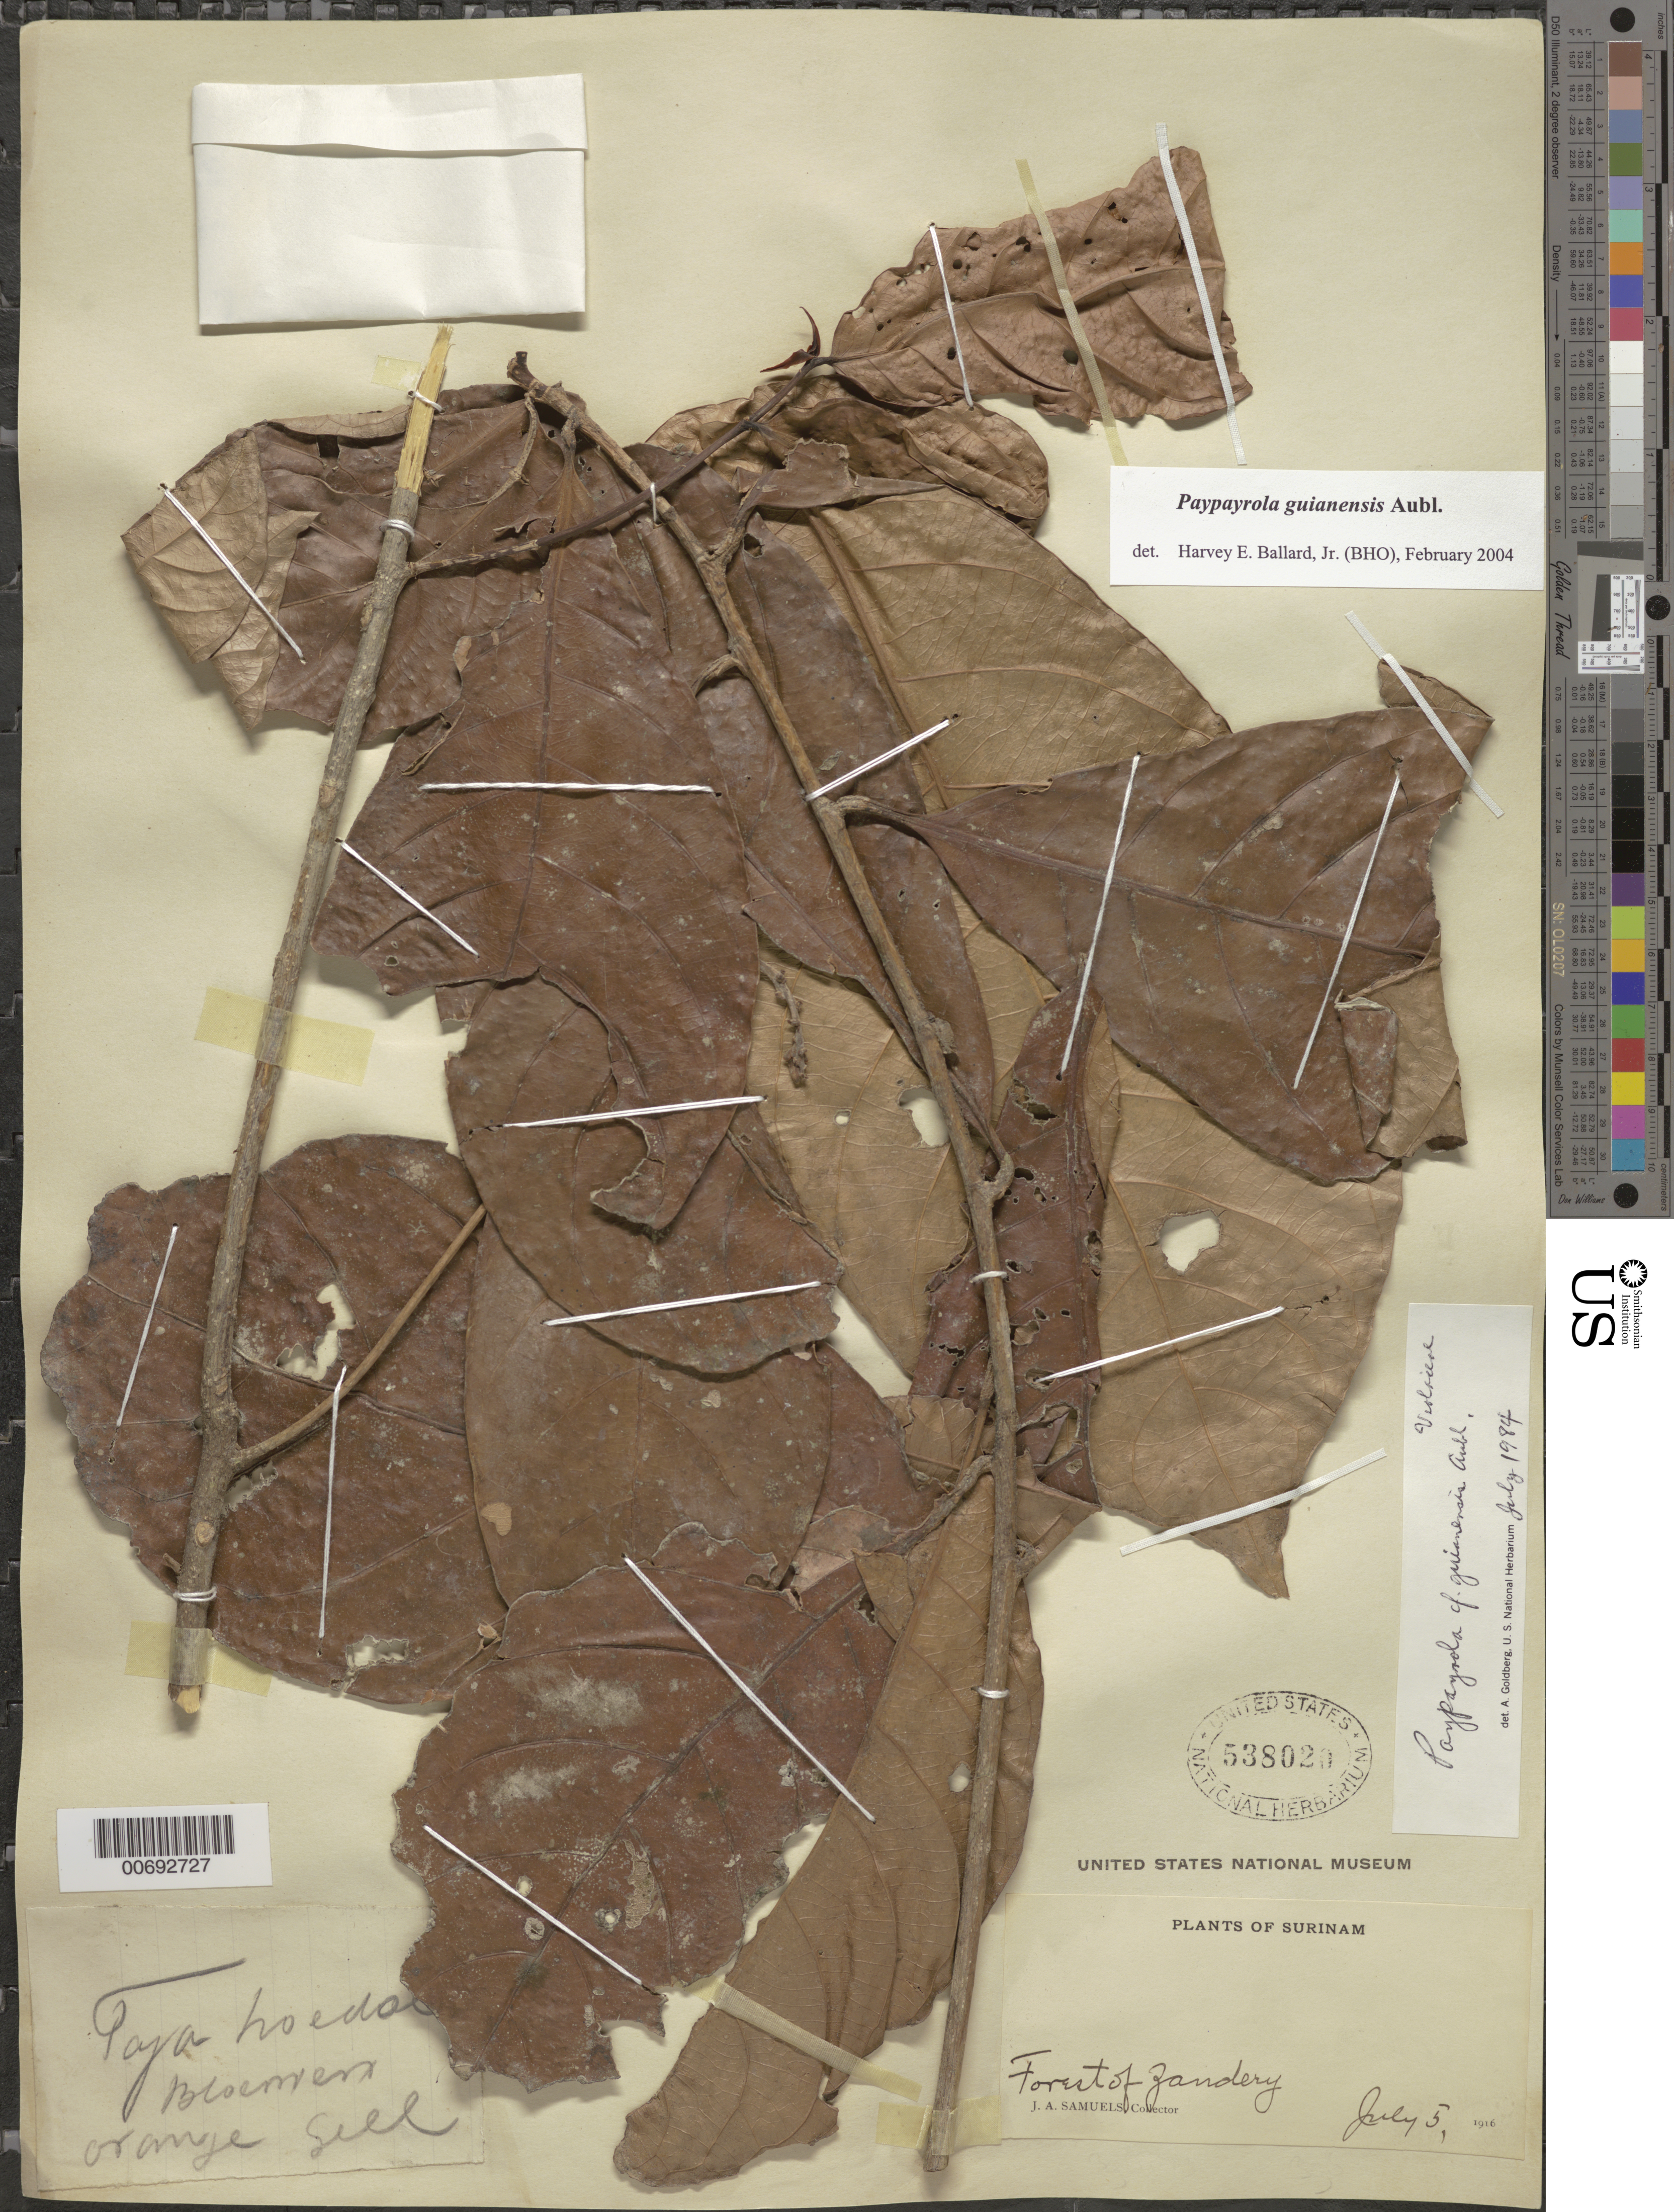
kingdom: Plantae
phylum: Tracheophyta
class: Magnoliopsida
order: Malpighiales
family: Violaceae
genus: Paypayrola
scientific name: Paypayrola guianensis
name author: Aubl.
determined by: Ballard, Harvey E.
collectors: J. A. Samuels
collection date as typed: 5-Jul-16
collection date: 1916-07-05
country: Suriname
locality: Zanderij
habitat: Forest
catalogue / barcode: US 538020